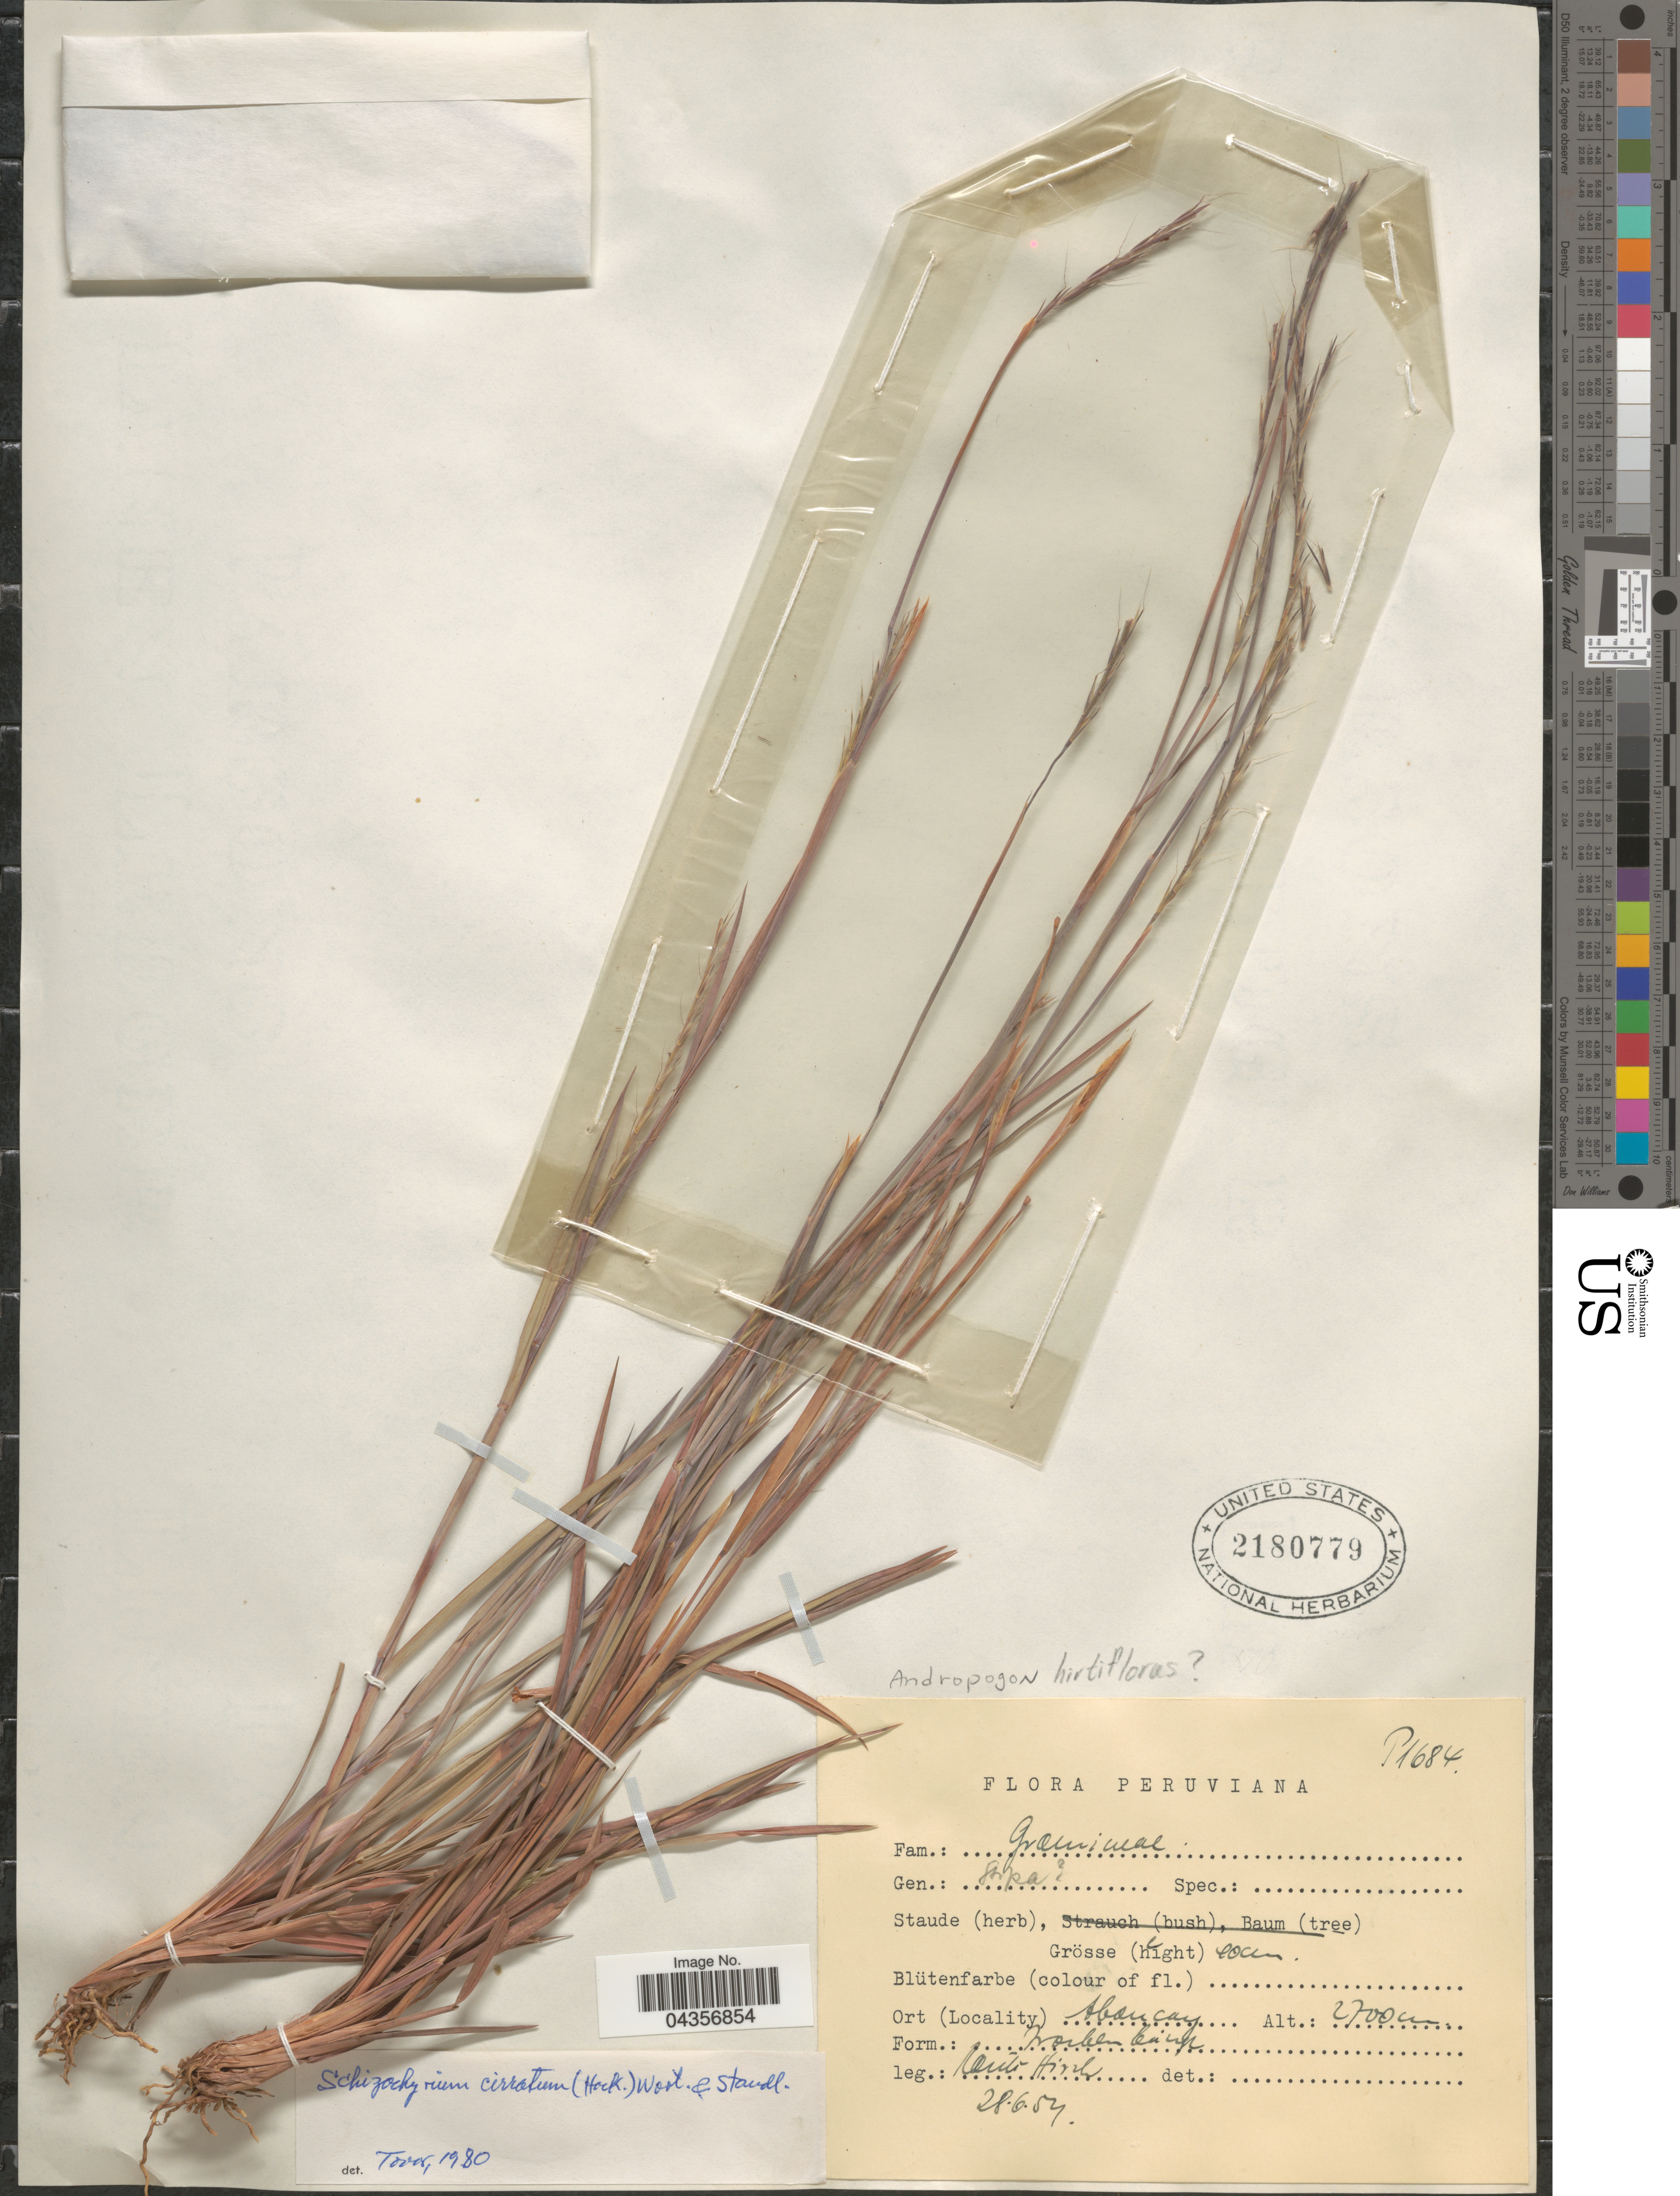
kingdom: Plantae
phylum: Tracheophyta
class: Liliopsida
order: Poales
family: Poaceae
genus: Schizachyrium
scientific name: Schizachyrium sanguineum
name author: (Retz.) Alston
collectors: -. Rauh & Hirsch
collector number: P1684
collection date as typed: Transcribed d/m/y: 28/6/54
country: Peru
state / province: Apurímac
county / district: Abancay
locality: Abancay.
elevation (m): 2700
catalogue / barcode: US 2180779